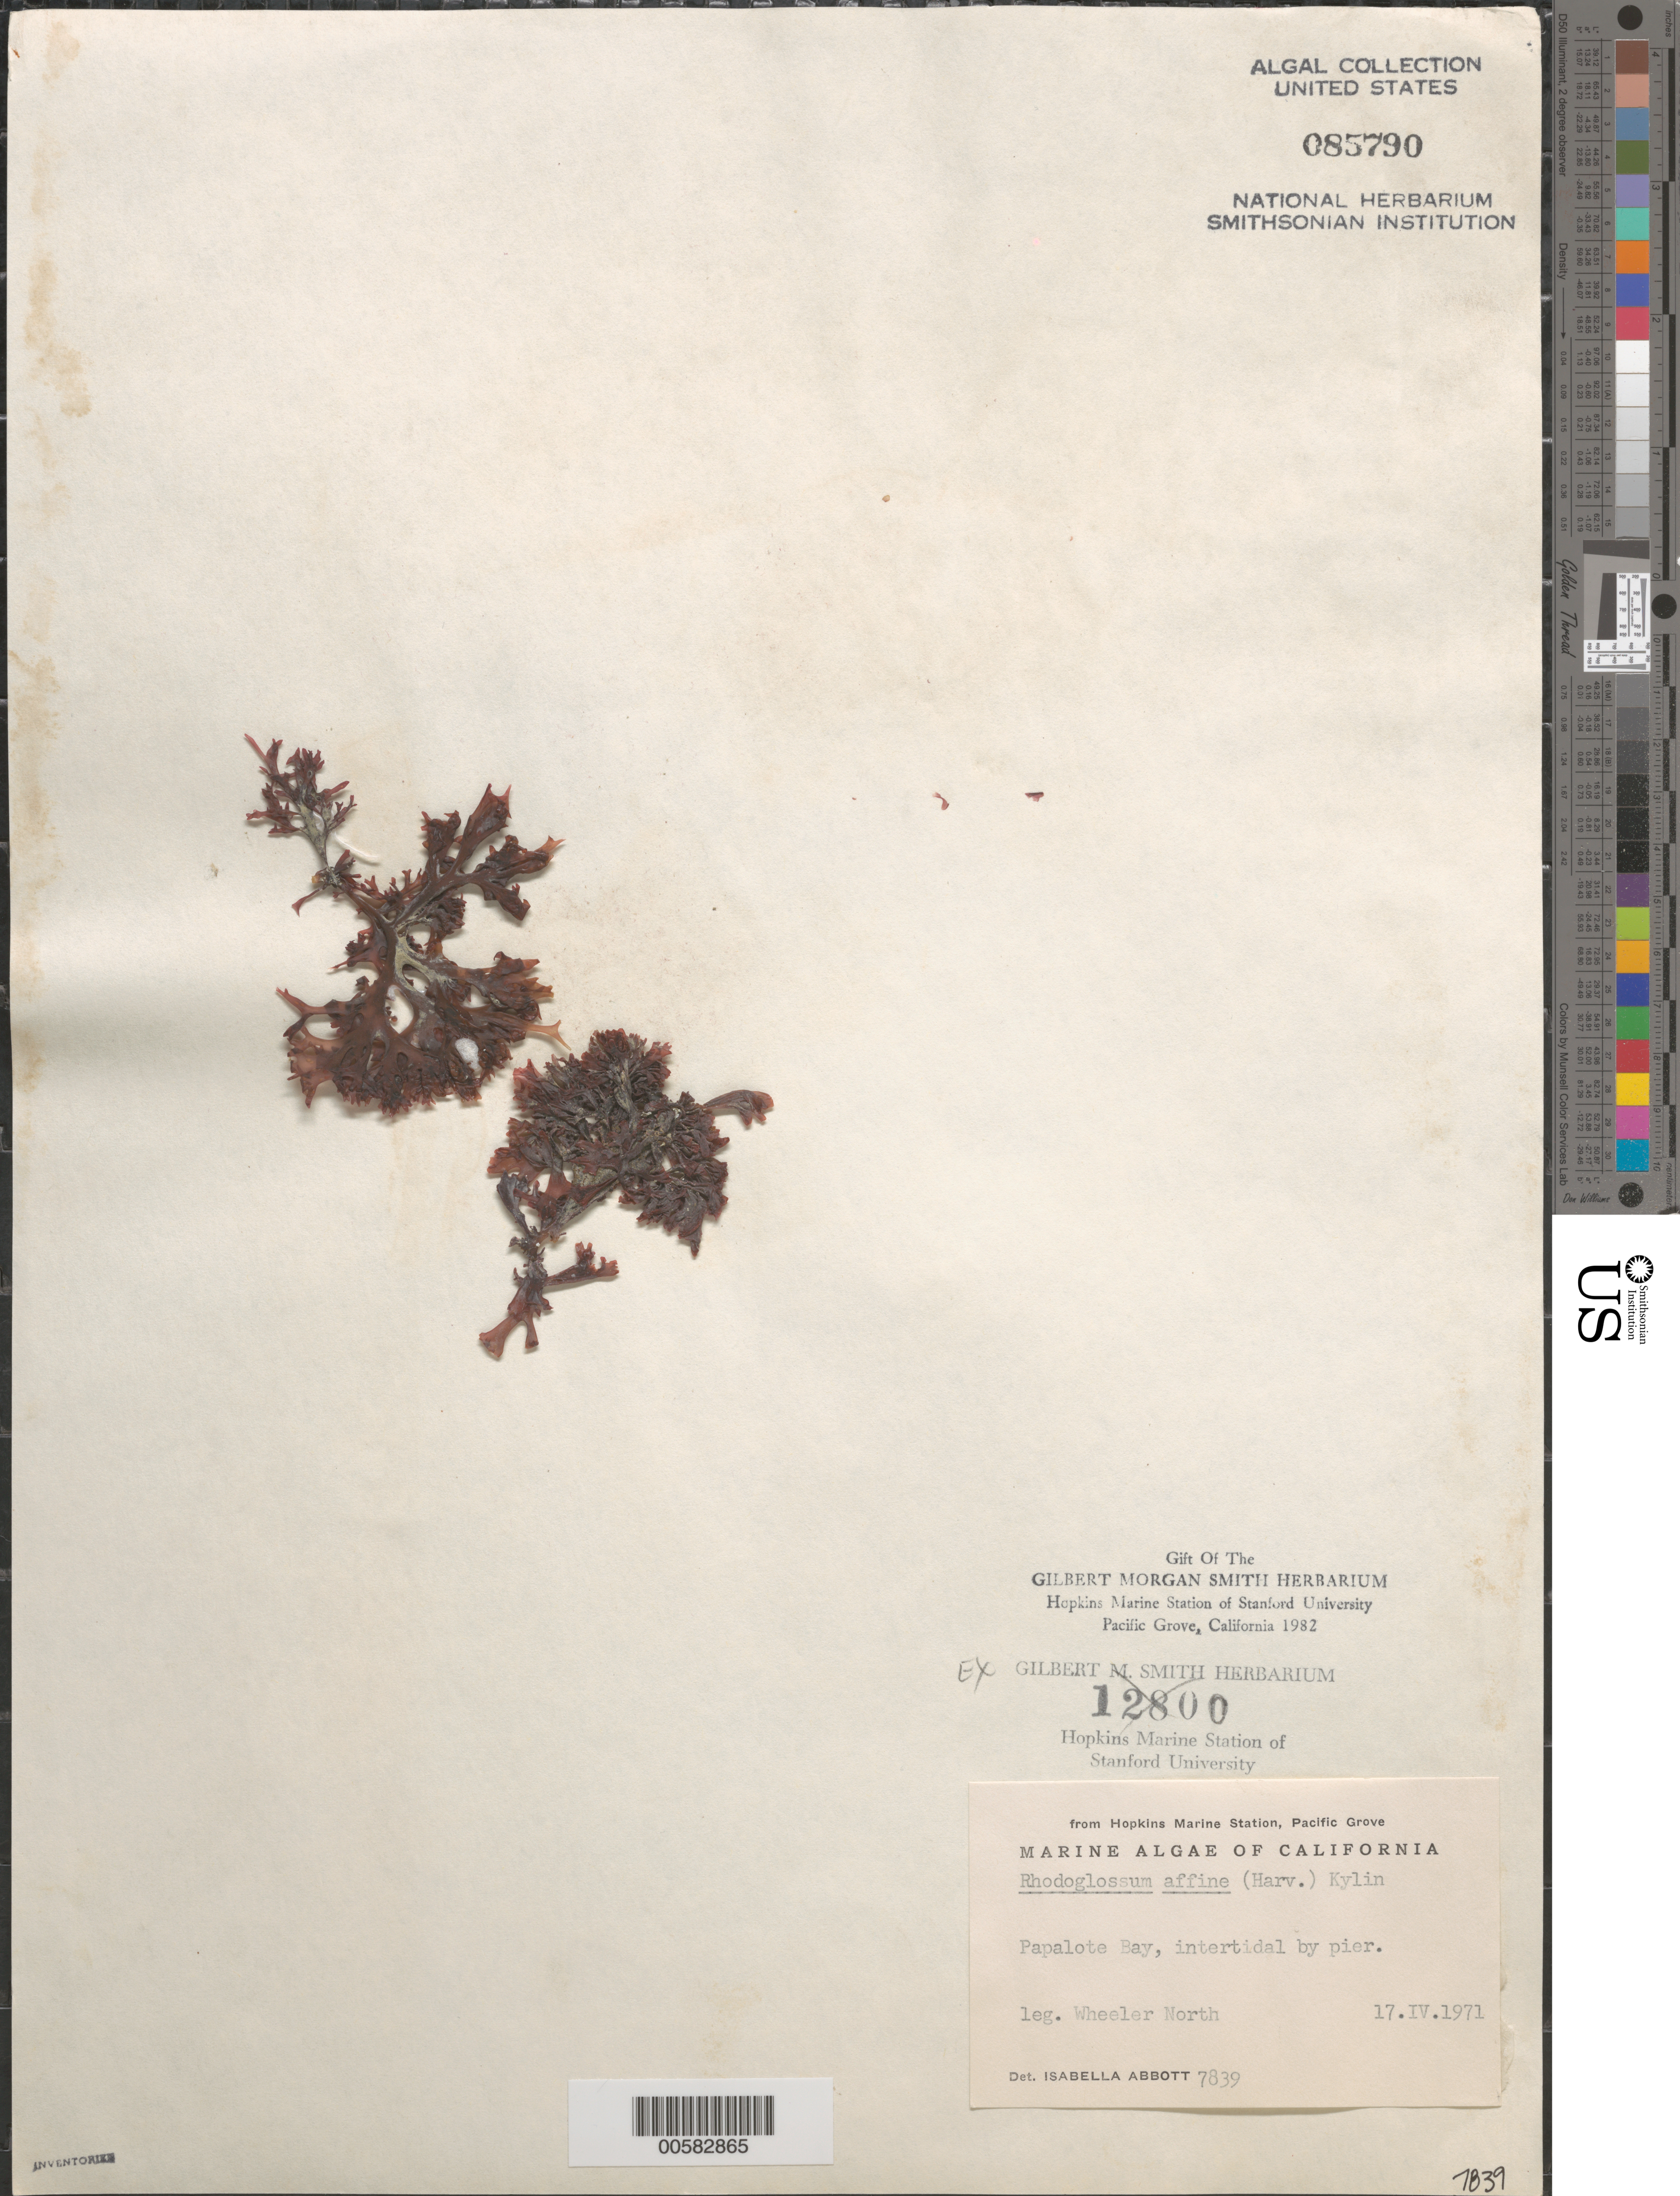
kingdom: Plantae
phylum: Rhodophyta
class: Florideophyceae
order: Gigartinales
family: Gigartinaceae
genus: Mazzaella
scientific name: Mazzaella affinis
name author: (Harvey) Fredericq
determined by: Algae name updating Project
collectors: W. North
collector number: IAA 7839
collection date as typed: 17 Apr 1971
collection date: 1971-04-17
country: Mexico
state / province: Baja California Norte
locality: Papolote Bay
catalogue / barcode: US 85790